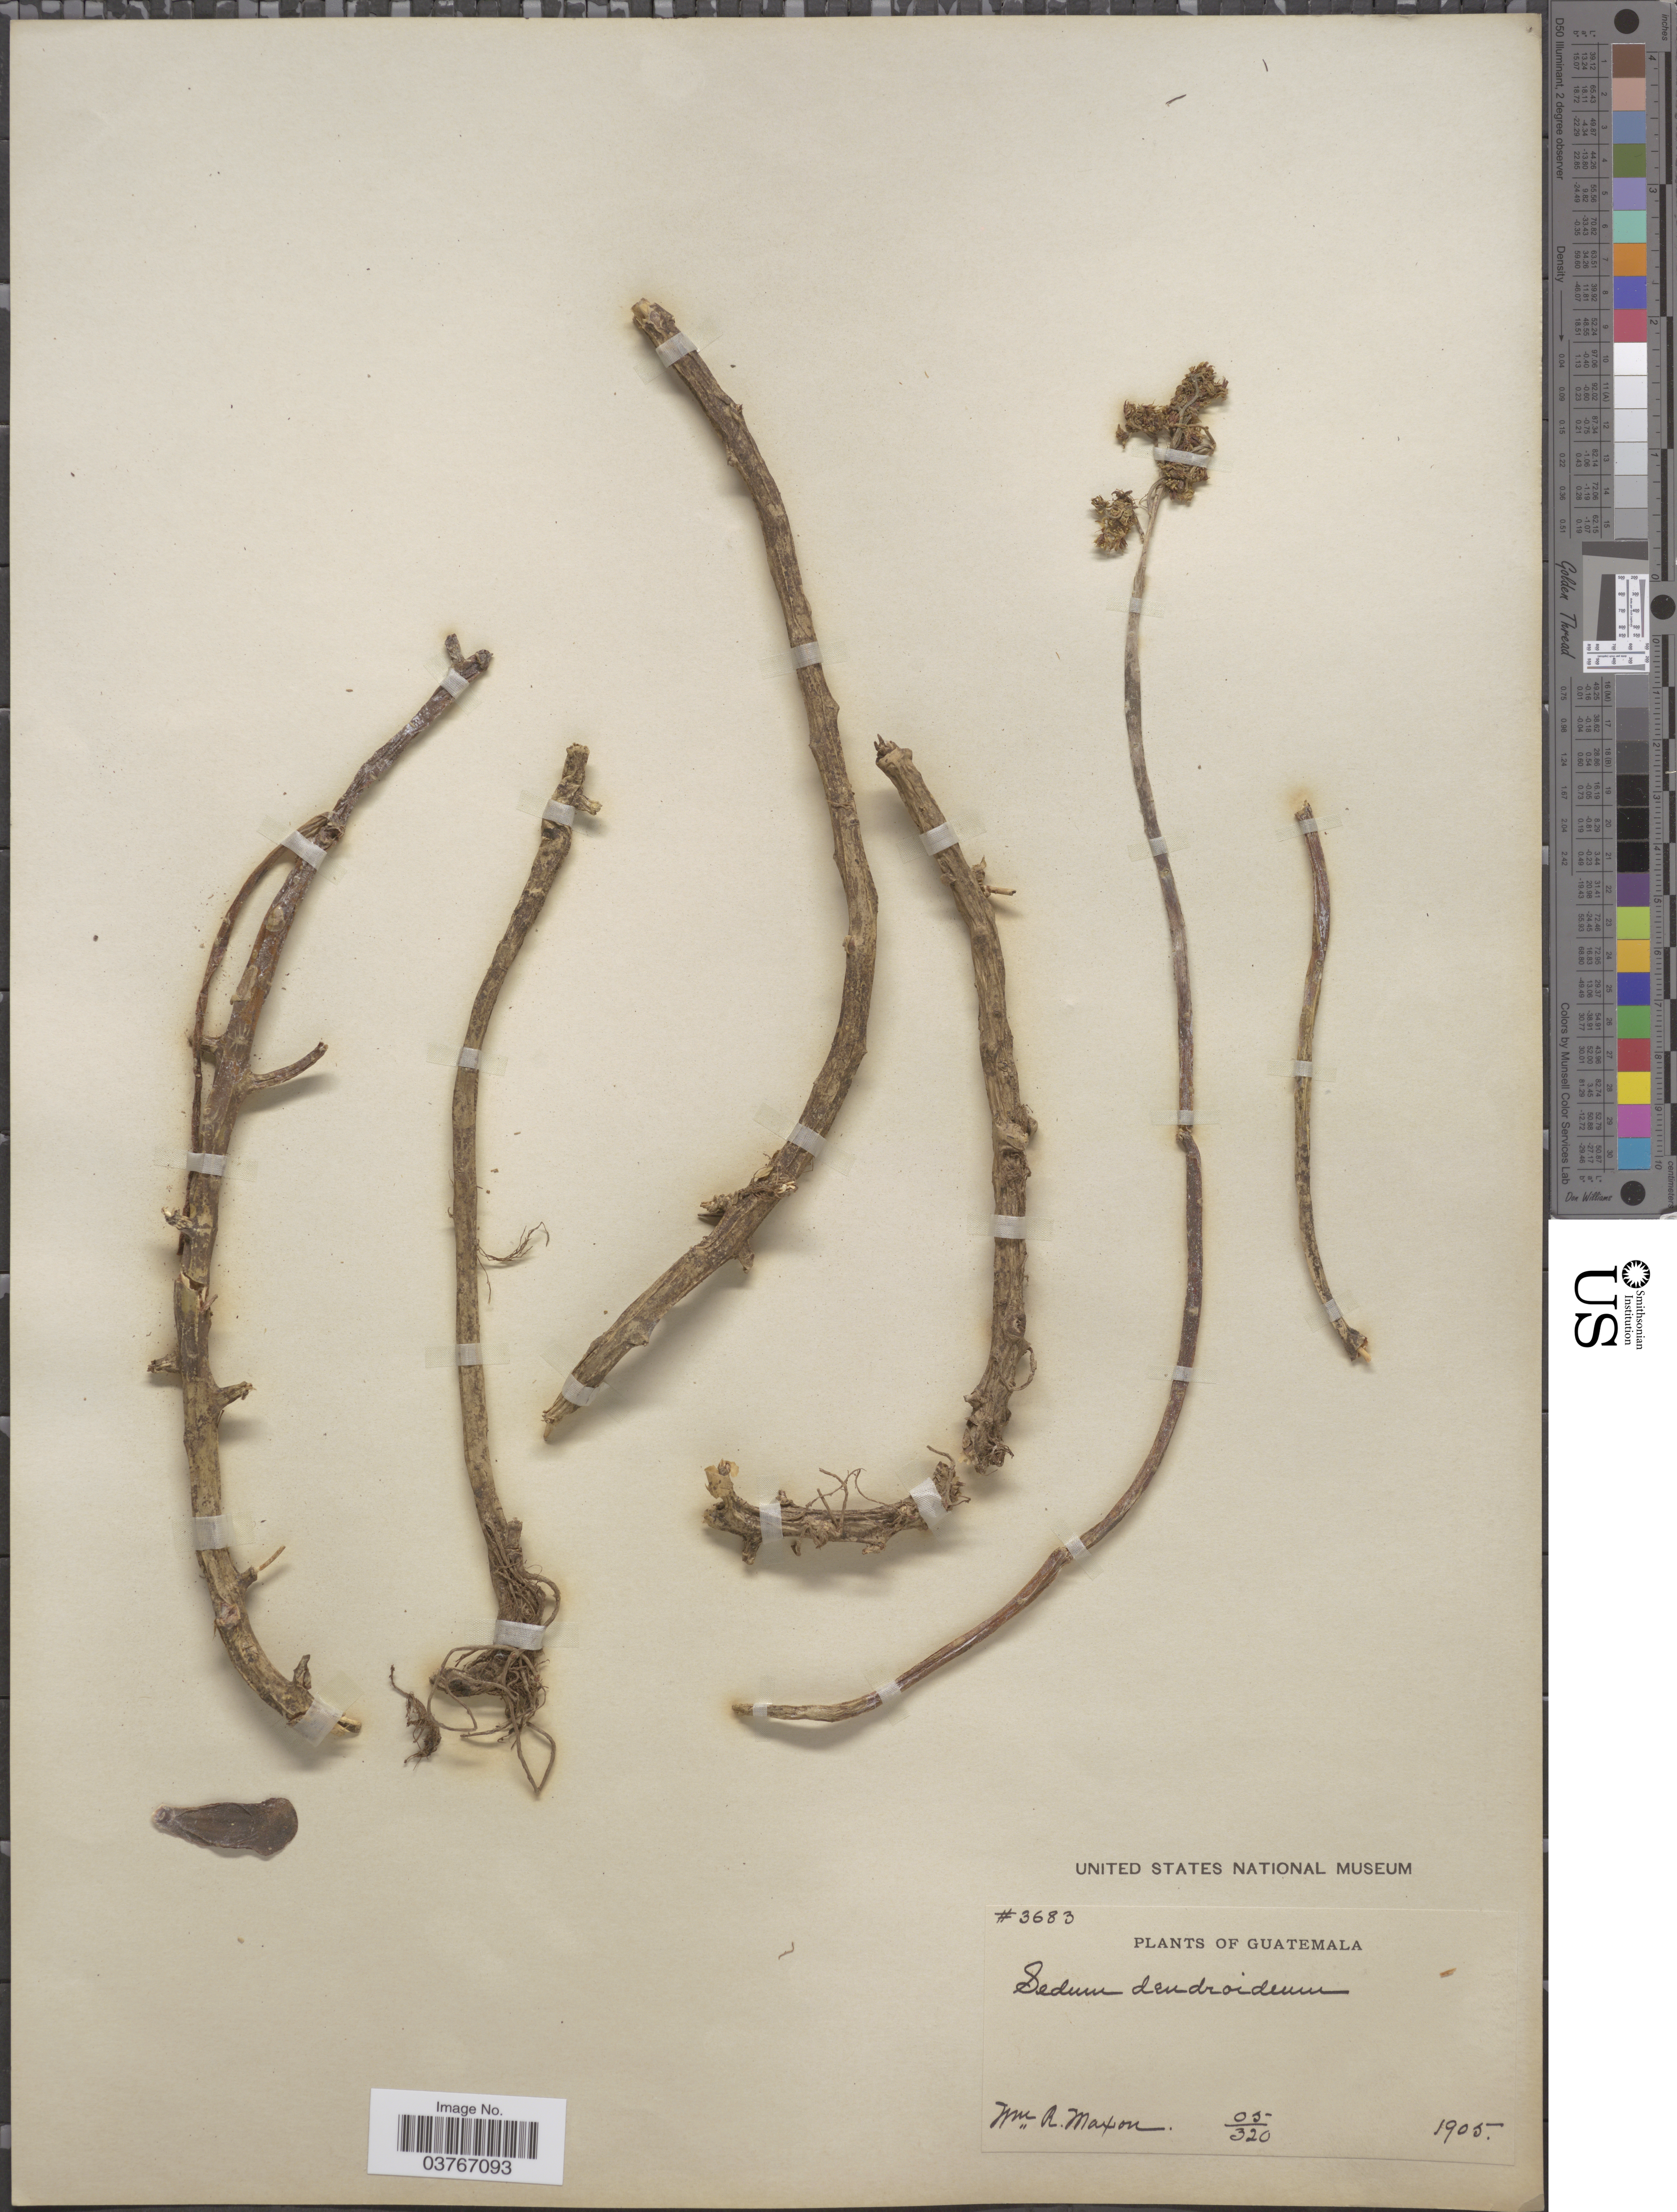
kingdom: Plantae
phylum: Tracheophyta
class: Magnoliopsida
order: Saxifragales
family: Crassulaceae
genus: Sedum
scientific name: Sedum dendroideum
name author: Moc. & Sessé ex DC.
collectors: W. R. Maxon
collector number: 05/320?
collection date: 1905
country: Guatemala